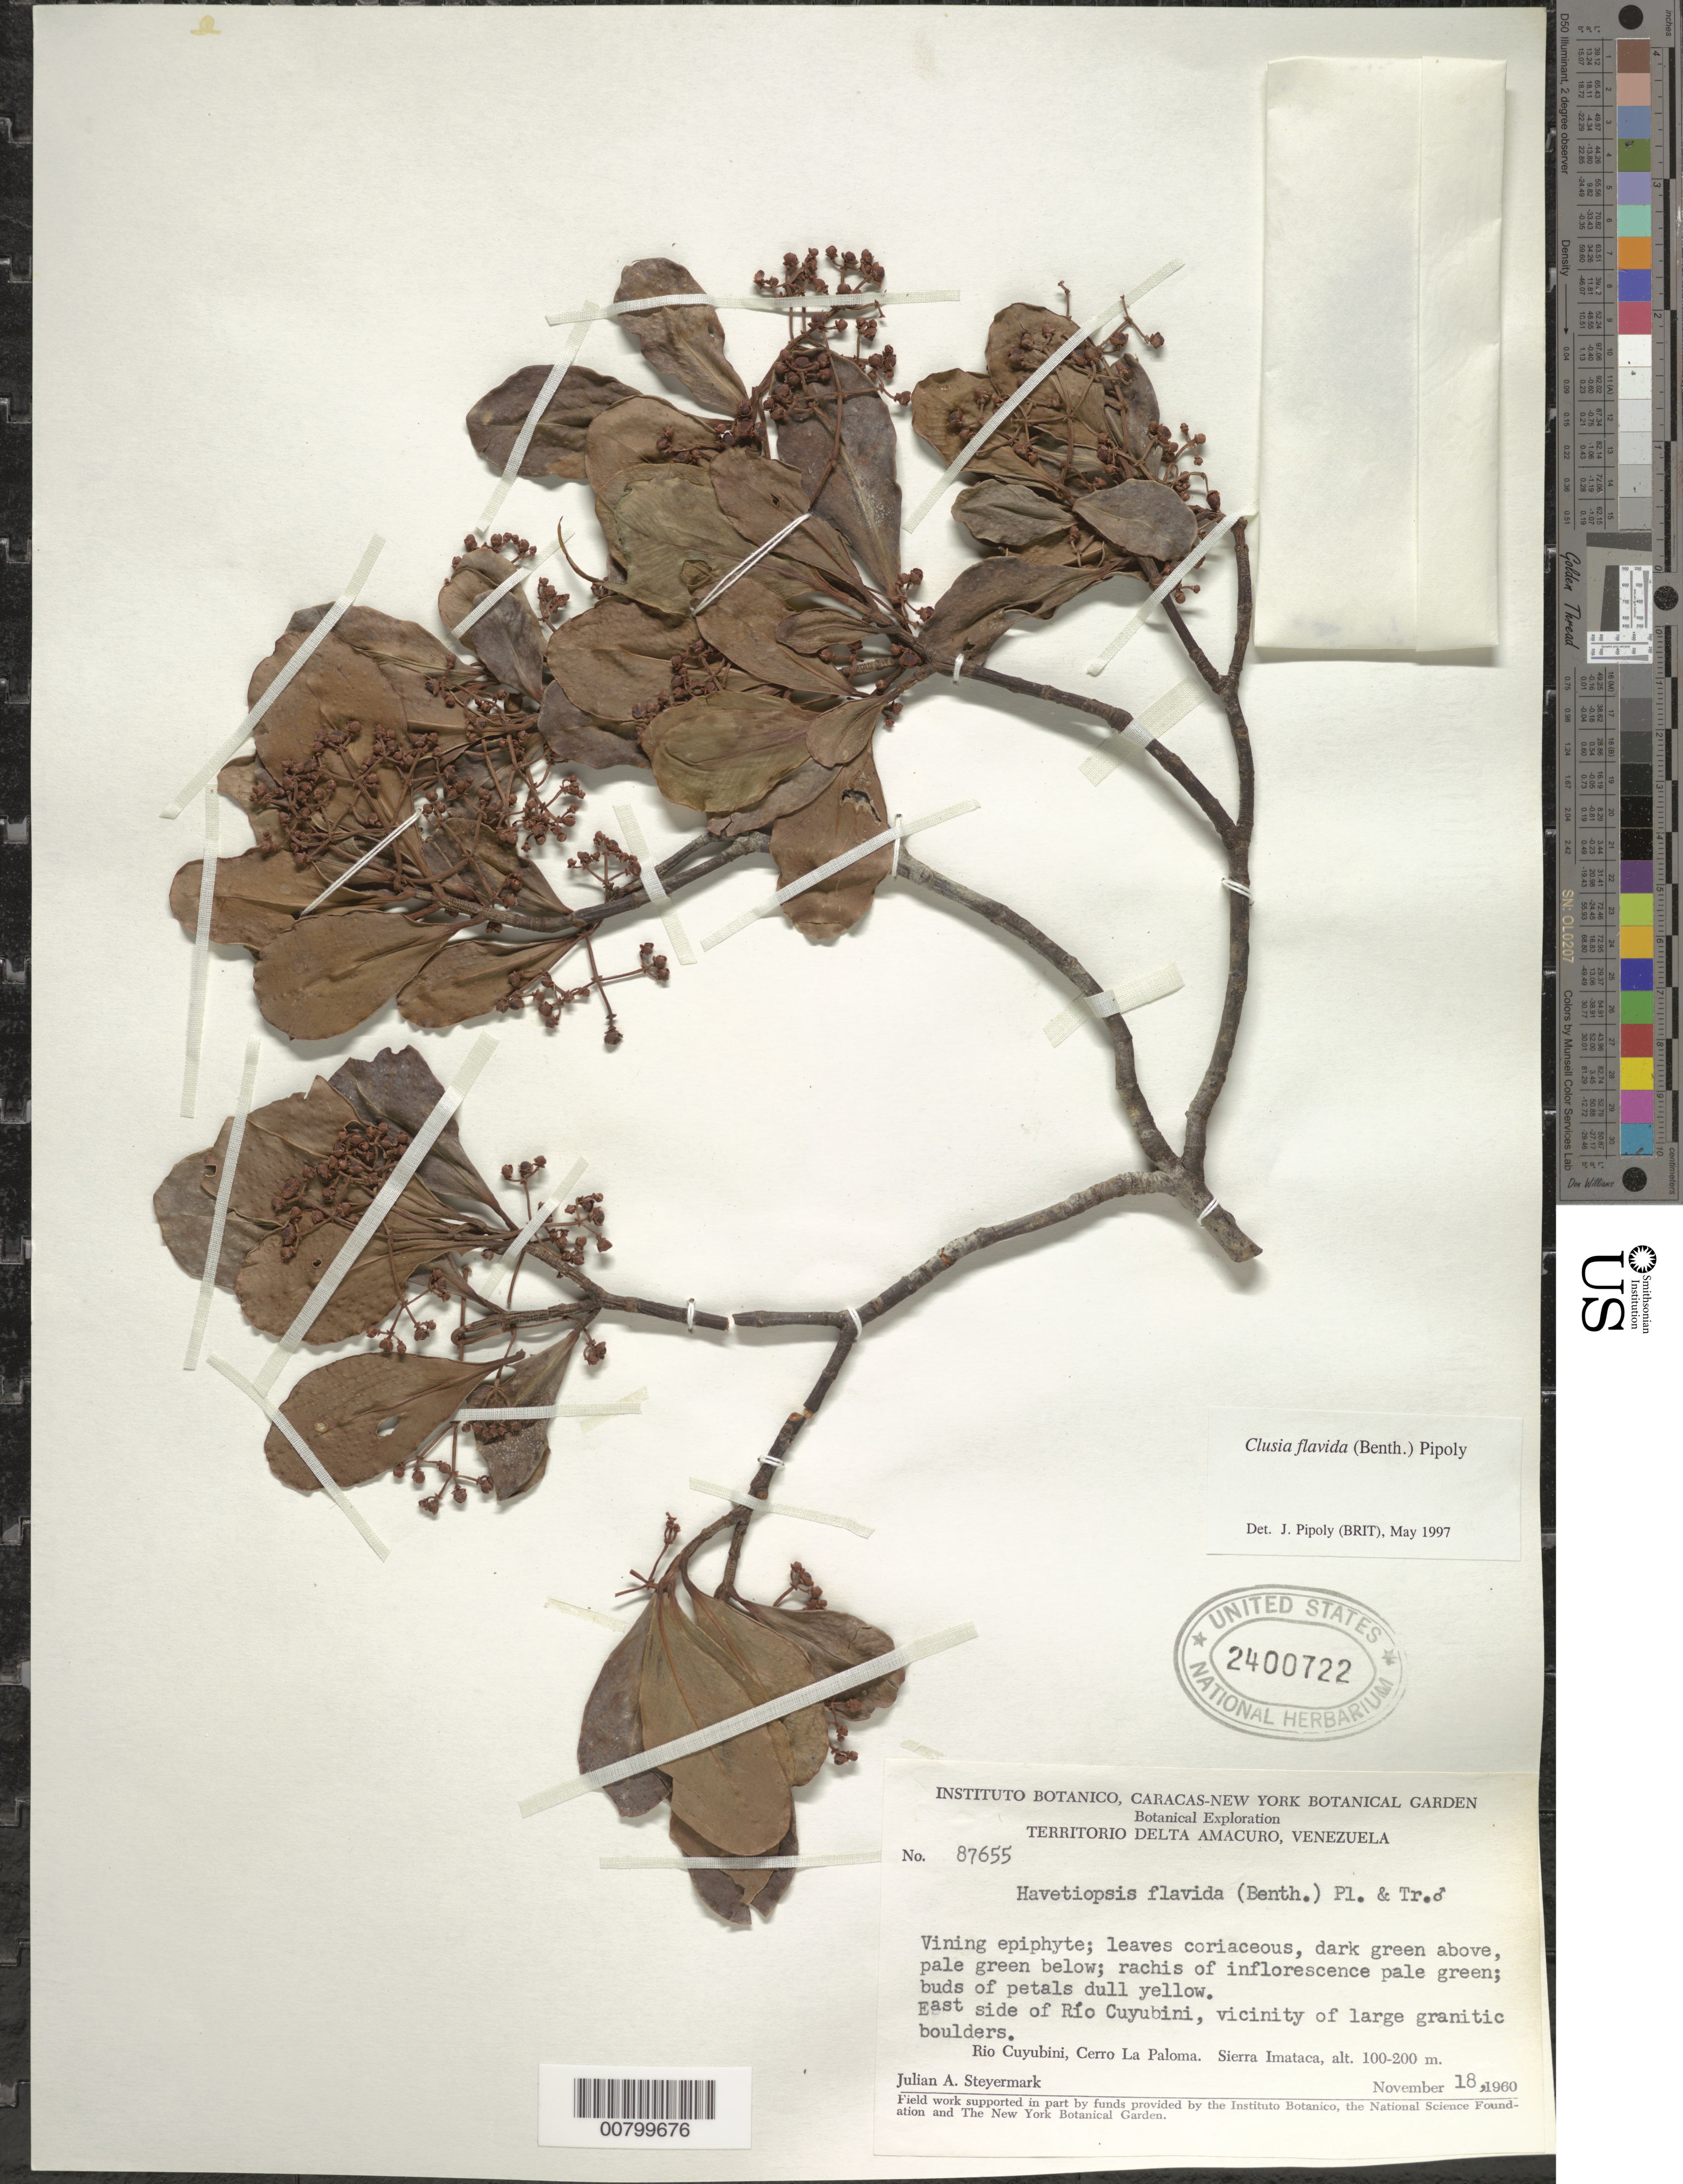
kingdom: Plantae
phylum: Tracheophyta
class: Magnoliopsida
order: Malpighiales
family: Clusiaceae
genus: Clusia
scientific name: Clusia flavida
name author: (Benth.) Pipoly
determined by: Pipoly, J. J., III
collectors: J. Steyermark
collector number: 87655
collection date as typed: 18-Nov-60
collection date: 1960-11-18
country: Venezuela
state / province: Delta Amacuro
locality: Río Cuyubini, E side; Cerro La Paloma, Sierra Imataca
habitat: Large granitic boulders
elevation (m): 100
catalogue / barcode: US 2400722